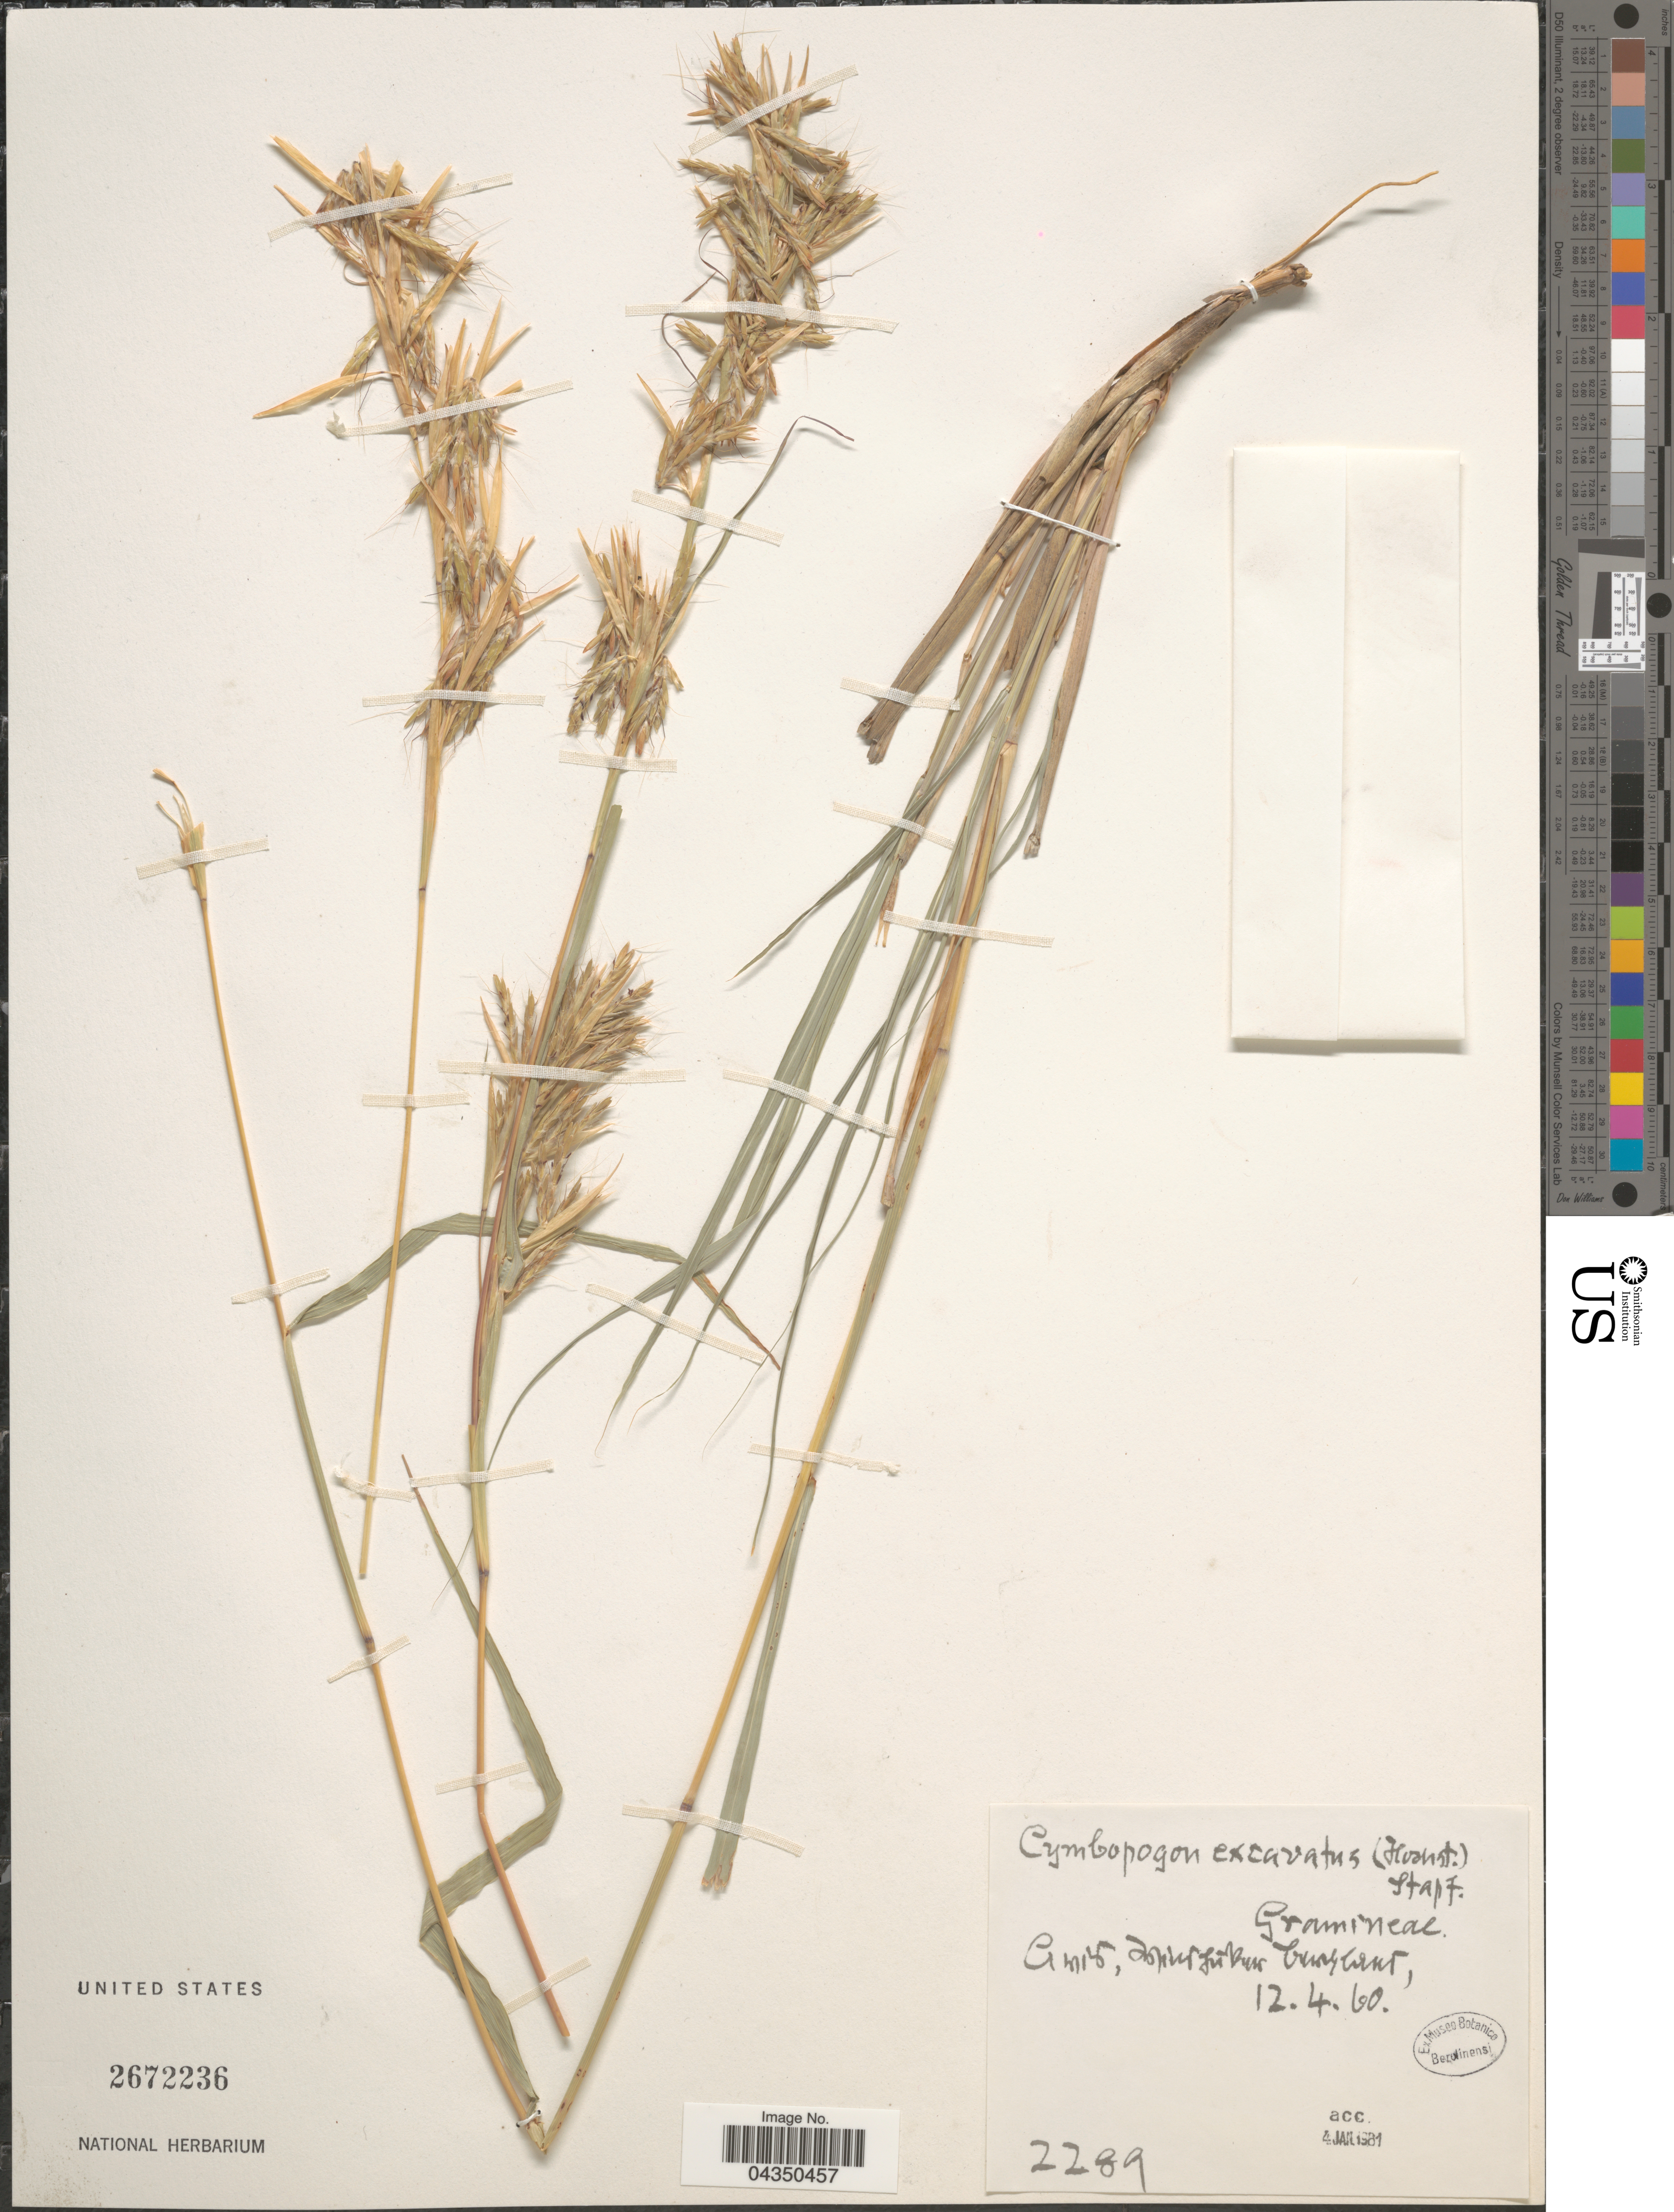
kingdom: Plantae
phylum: Tracheophyta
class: Liliopsida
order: Poales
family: Poaceae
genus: Cymbopogon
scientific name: Cymbopogon caesius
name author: (Nees ex Hook. & Arn.) Stapf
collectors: ex Museo Botanico Berolinensi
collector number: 2289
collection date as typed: Transcribed d/m/y: 12/4/60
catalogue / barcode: US 2672236